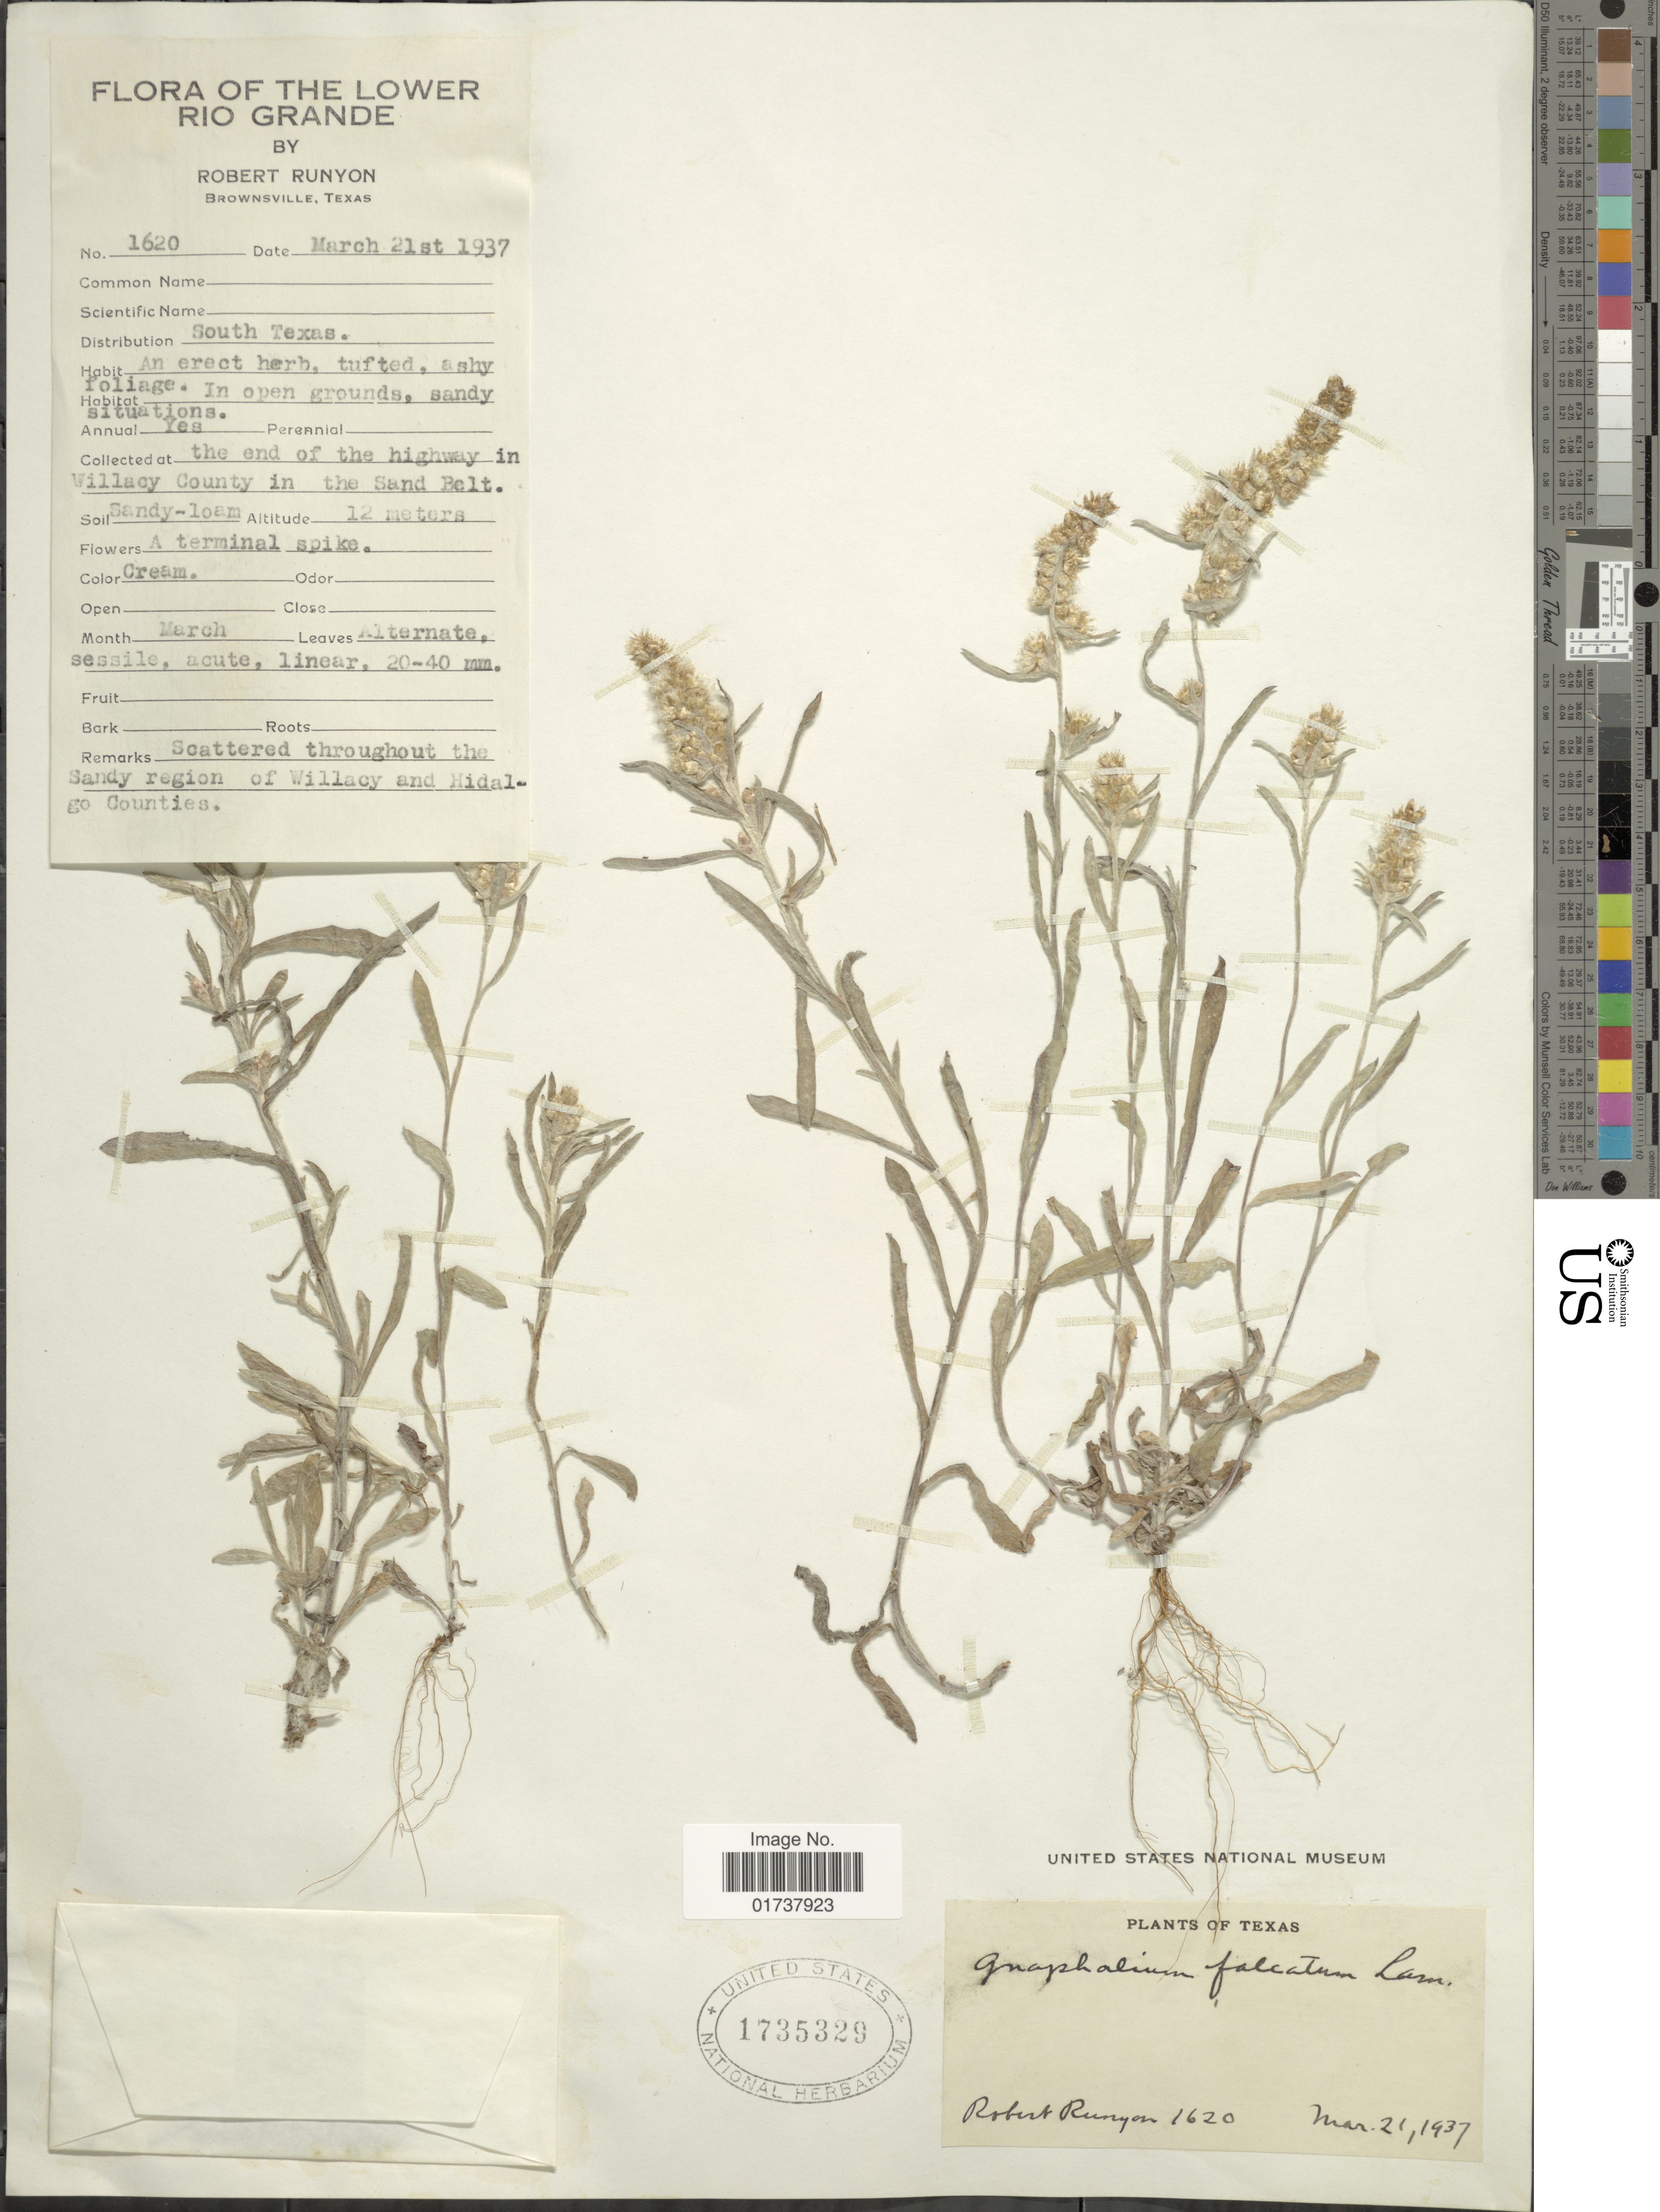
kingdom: Plantae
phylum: Tracheophyta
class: Magnoliopsida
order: Asterales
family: Asteraceae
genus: Gamochaeta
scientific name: Gamochaeta falcata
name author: (Lam.) Cabrera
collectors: R. Runyon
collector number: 1620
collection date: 1937-03-21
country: United States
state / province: Texas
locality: The Lower Rio Grande, the end of the highway in Willacy County in the Sand Belt, South Texas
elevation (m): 12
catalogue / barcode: US 1735329